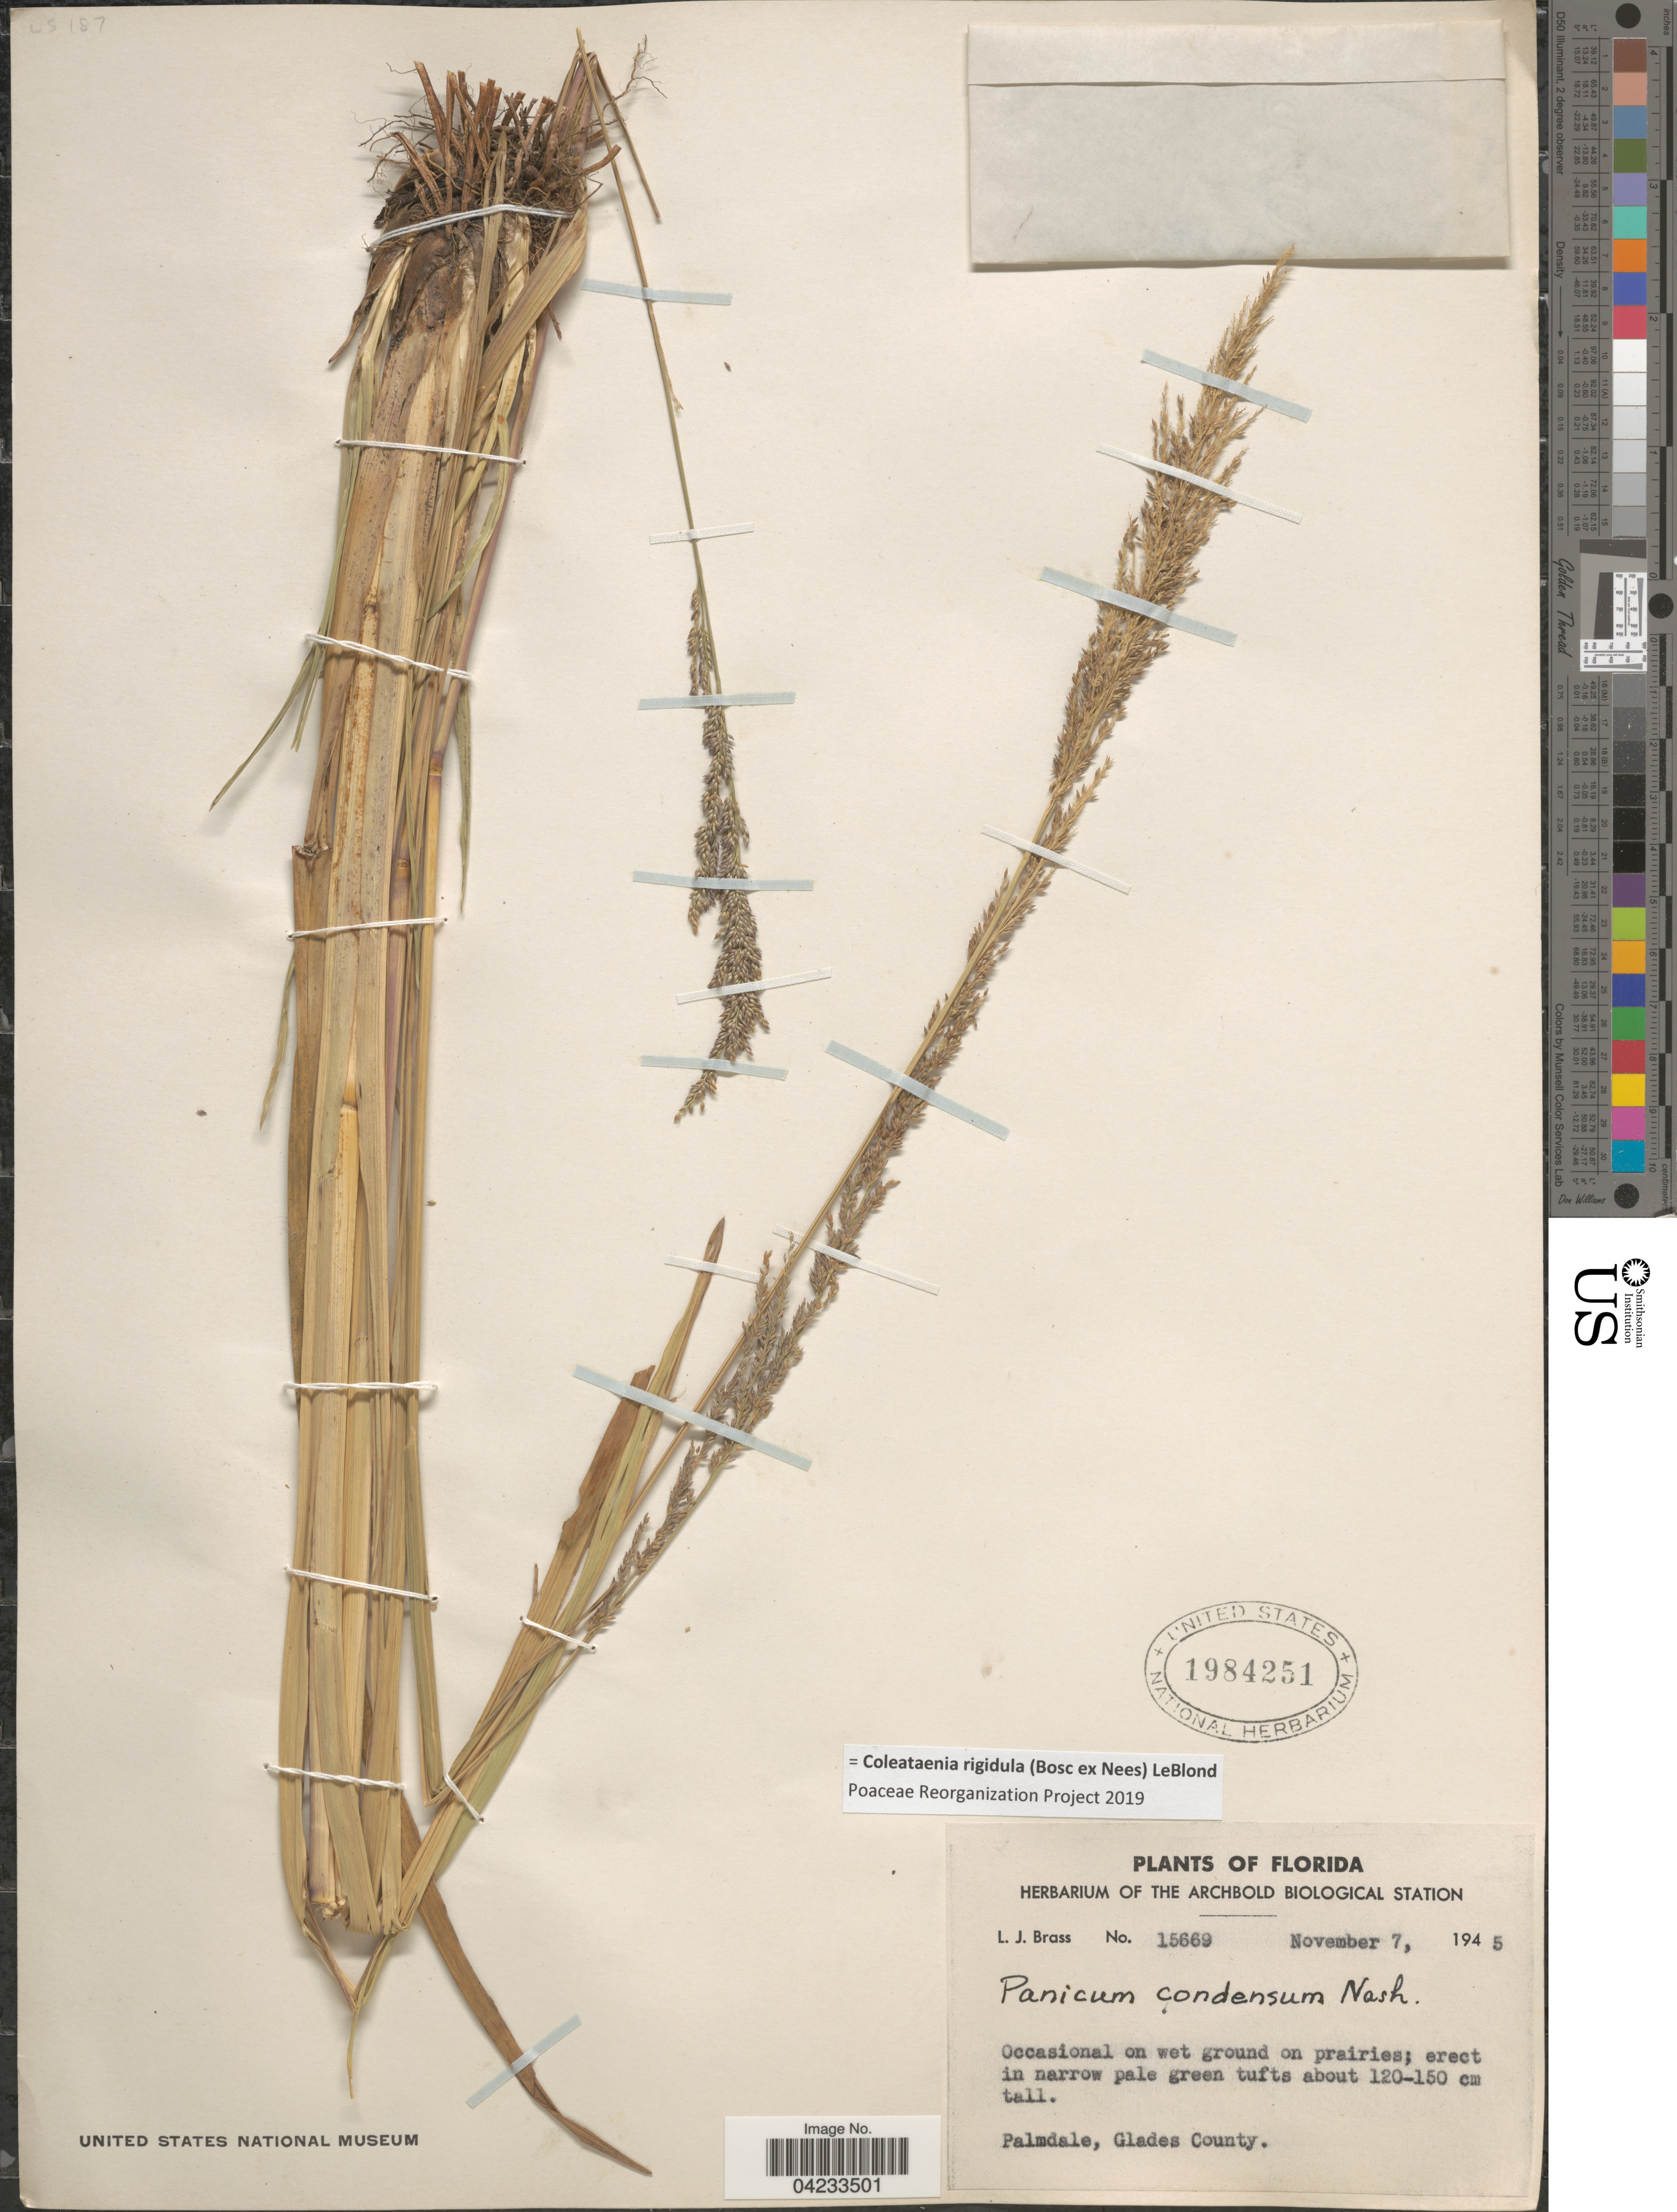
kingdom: Plantae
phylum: Tracheophyta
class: Liliopsida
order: Poales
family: Poaceae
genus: Coleataenia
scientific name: Coleataenia rigidula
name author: (Bosc ex Nees) LeBlond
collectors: L. J. Brass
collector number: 15669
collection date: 1945-11-07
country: United States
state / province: Florida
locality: Palmdale, Glades County.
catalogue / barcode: US 1984251